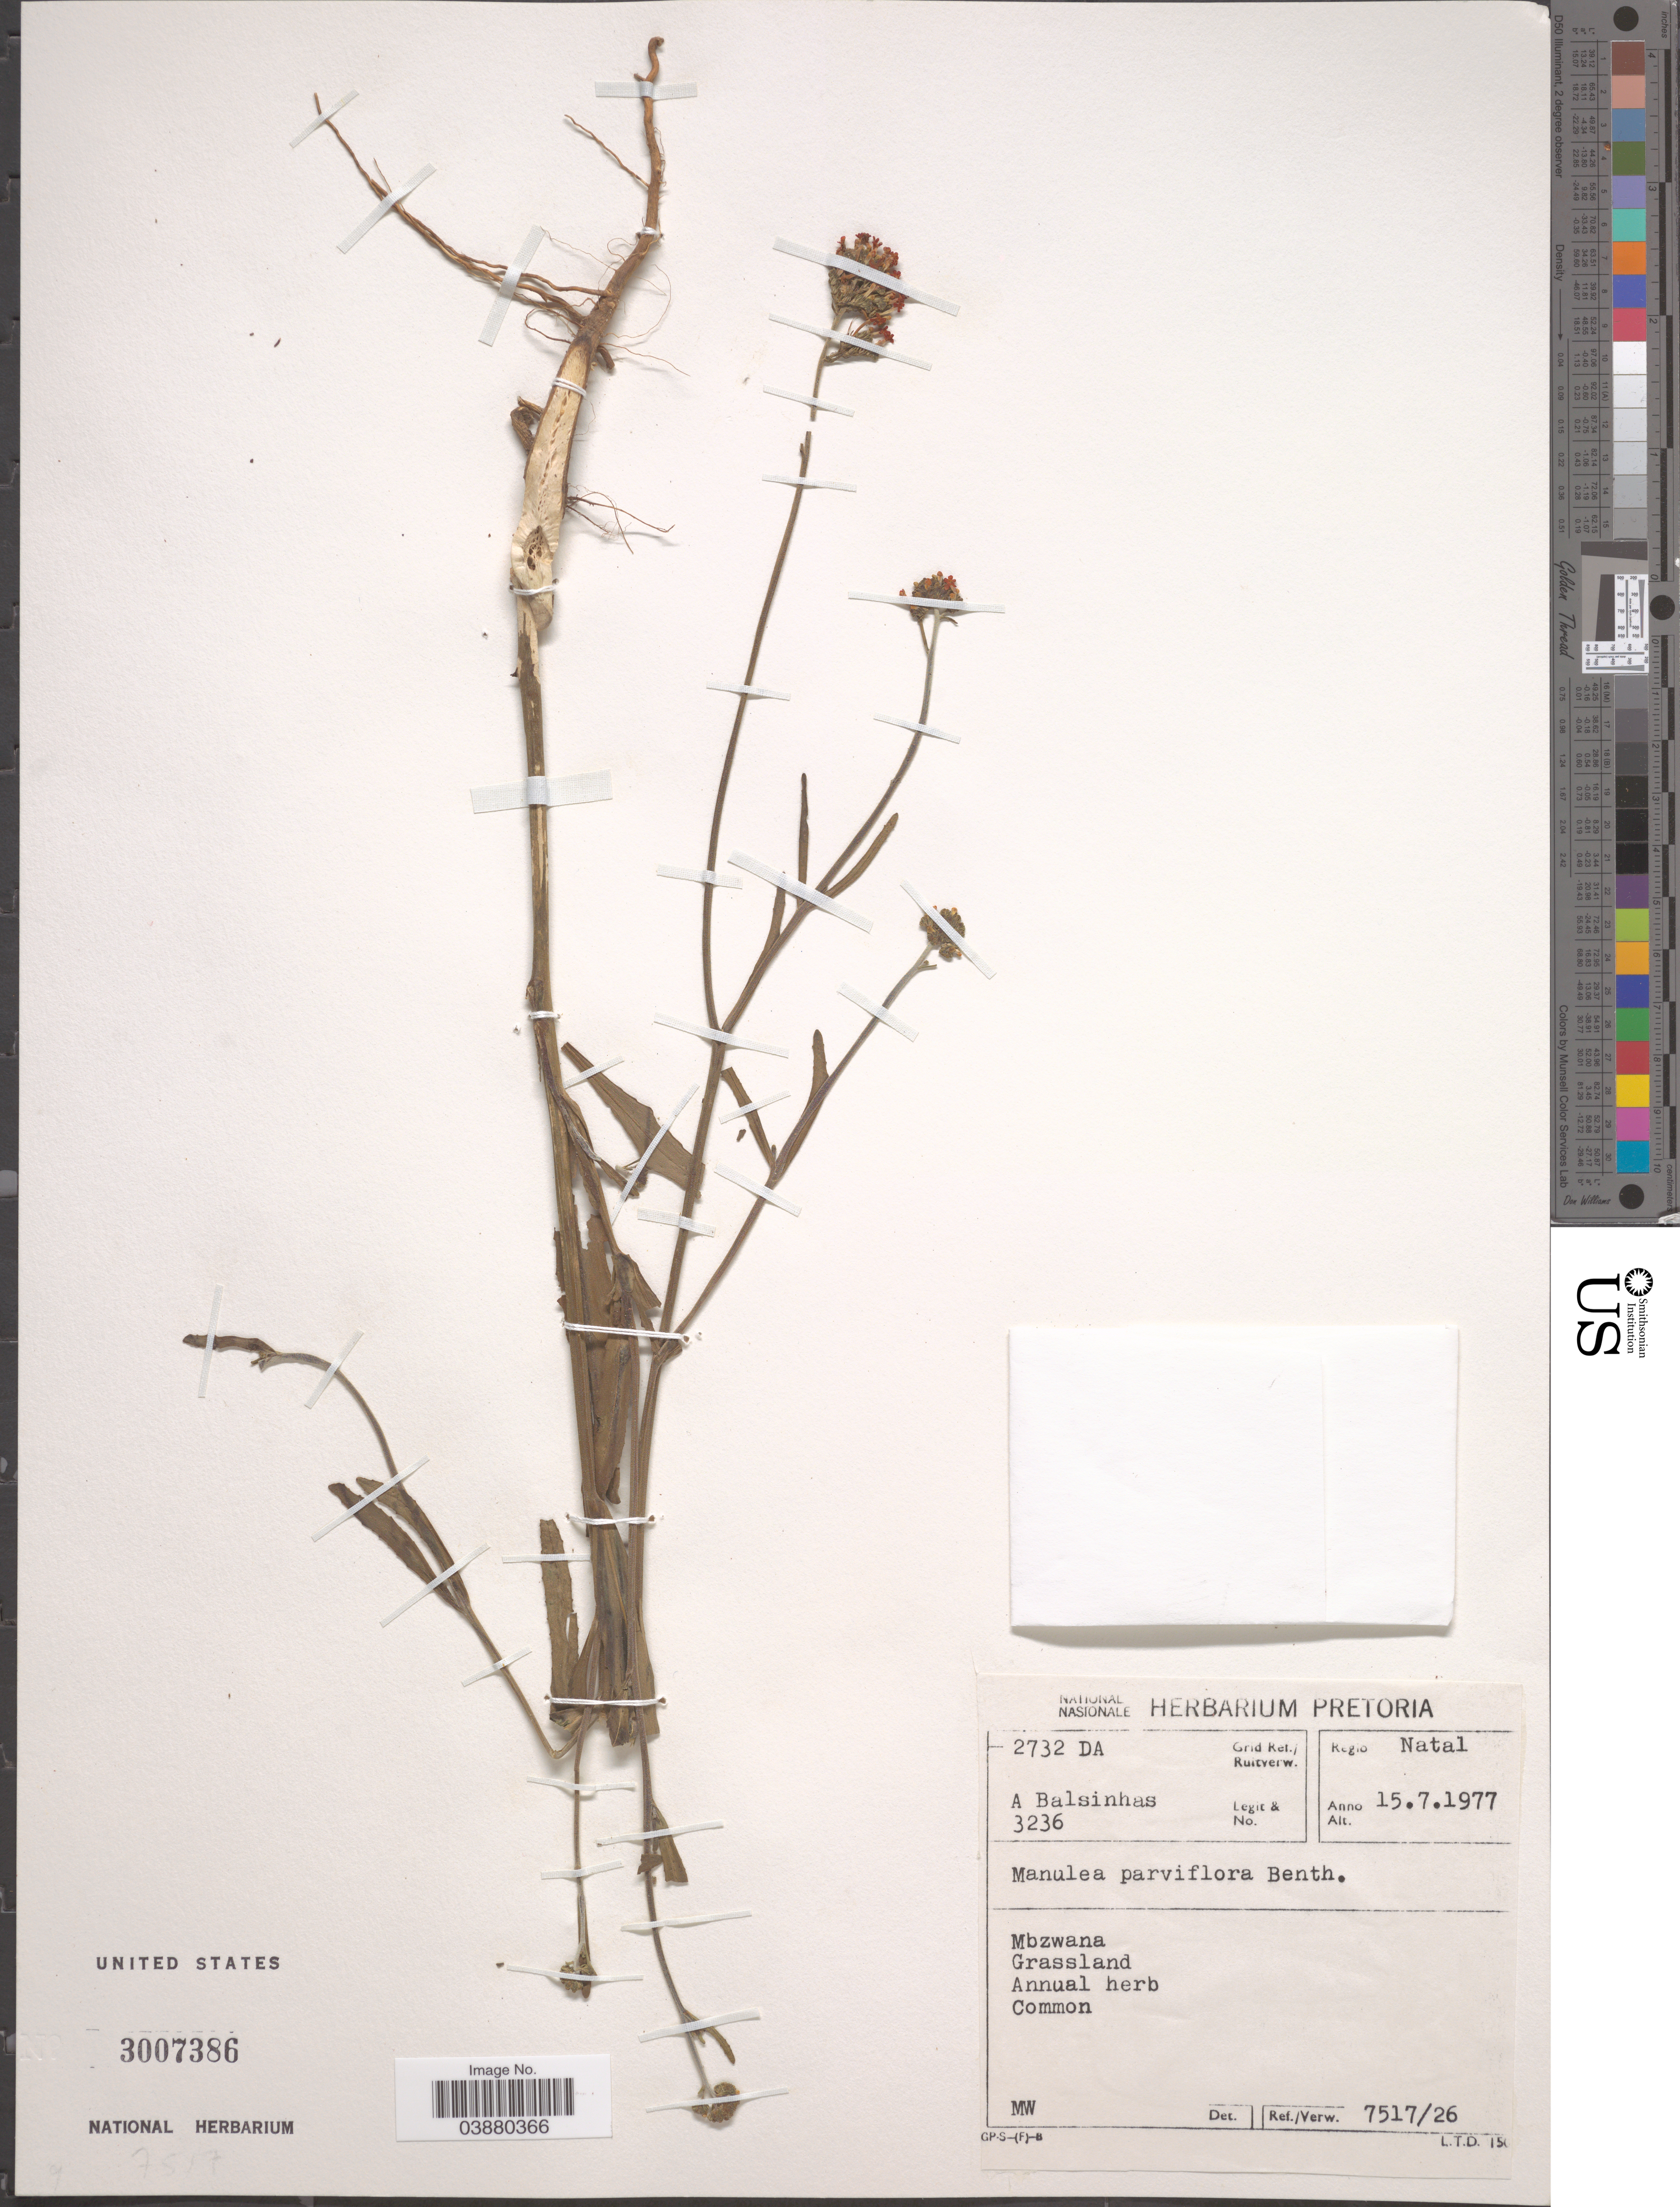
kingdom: Plantae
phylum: Tracheophyta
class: Magnoliopsida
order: Lamiales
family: Scrophulariaceae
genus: Manulea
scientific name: Manulea parviflora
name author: Benth.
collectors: A. A. Balsinhas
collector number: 3236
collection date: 1977-07-15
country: South Africa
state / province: KwaZulu-Natal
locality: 2732 DA Grid Ref./Ruitverw. Regio Natal. Mbzwana.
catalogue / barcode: US 3007386